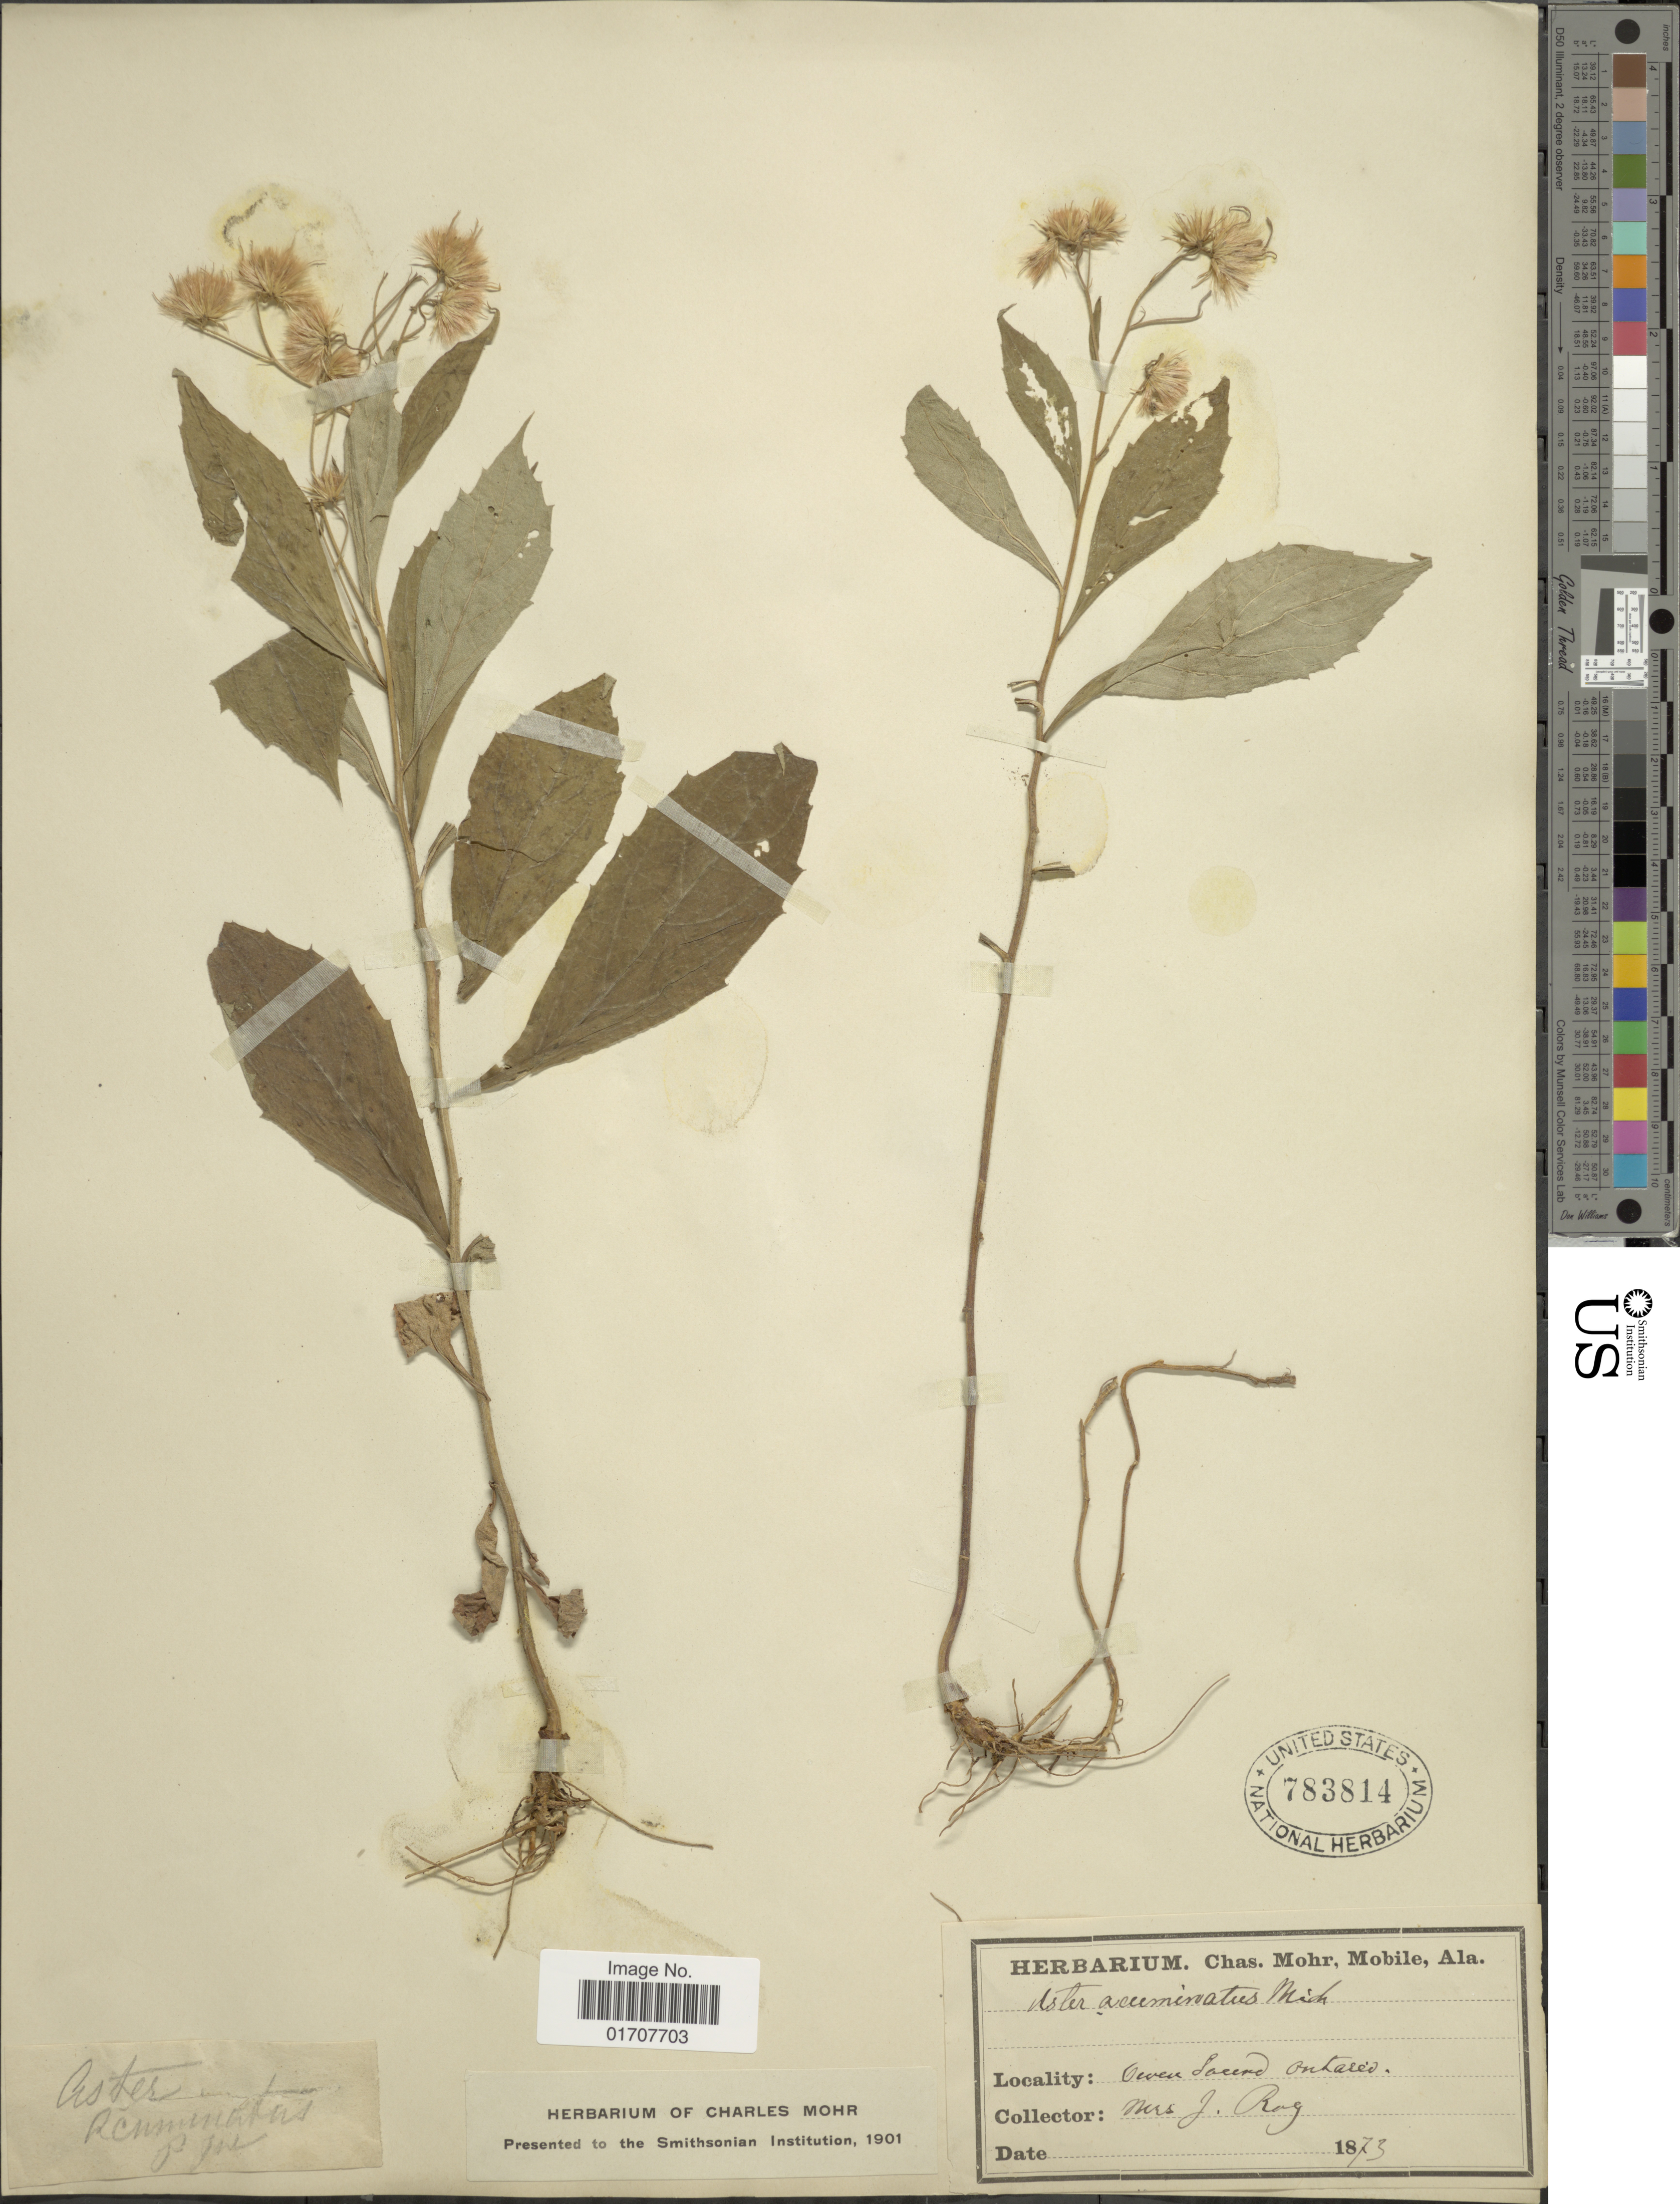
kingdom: Plantae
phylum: Tracheophyta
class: Magnoliopsida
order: Asterales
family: Asteraceae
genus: Oclemena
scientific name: Oclemena acuminata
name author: (Michx.) Greene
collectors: J. Rog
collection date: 1873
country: Canada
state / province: Ontario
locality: Seven Sacred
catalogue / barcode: US 783814